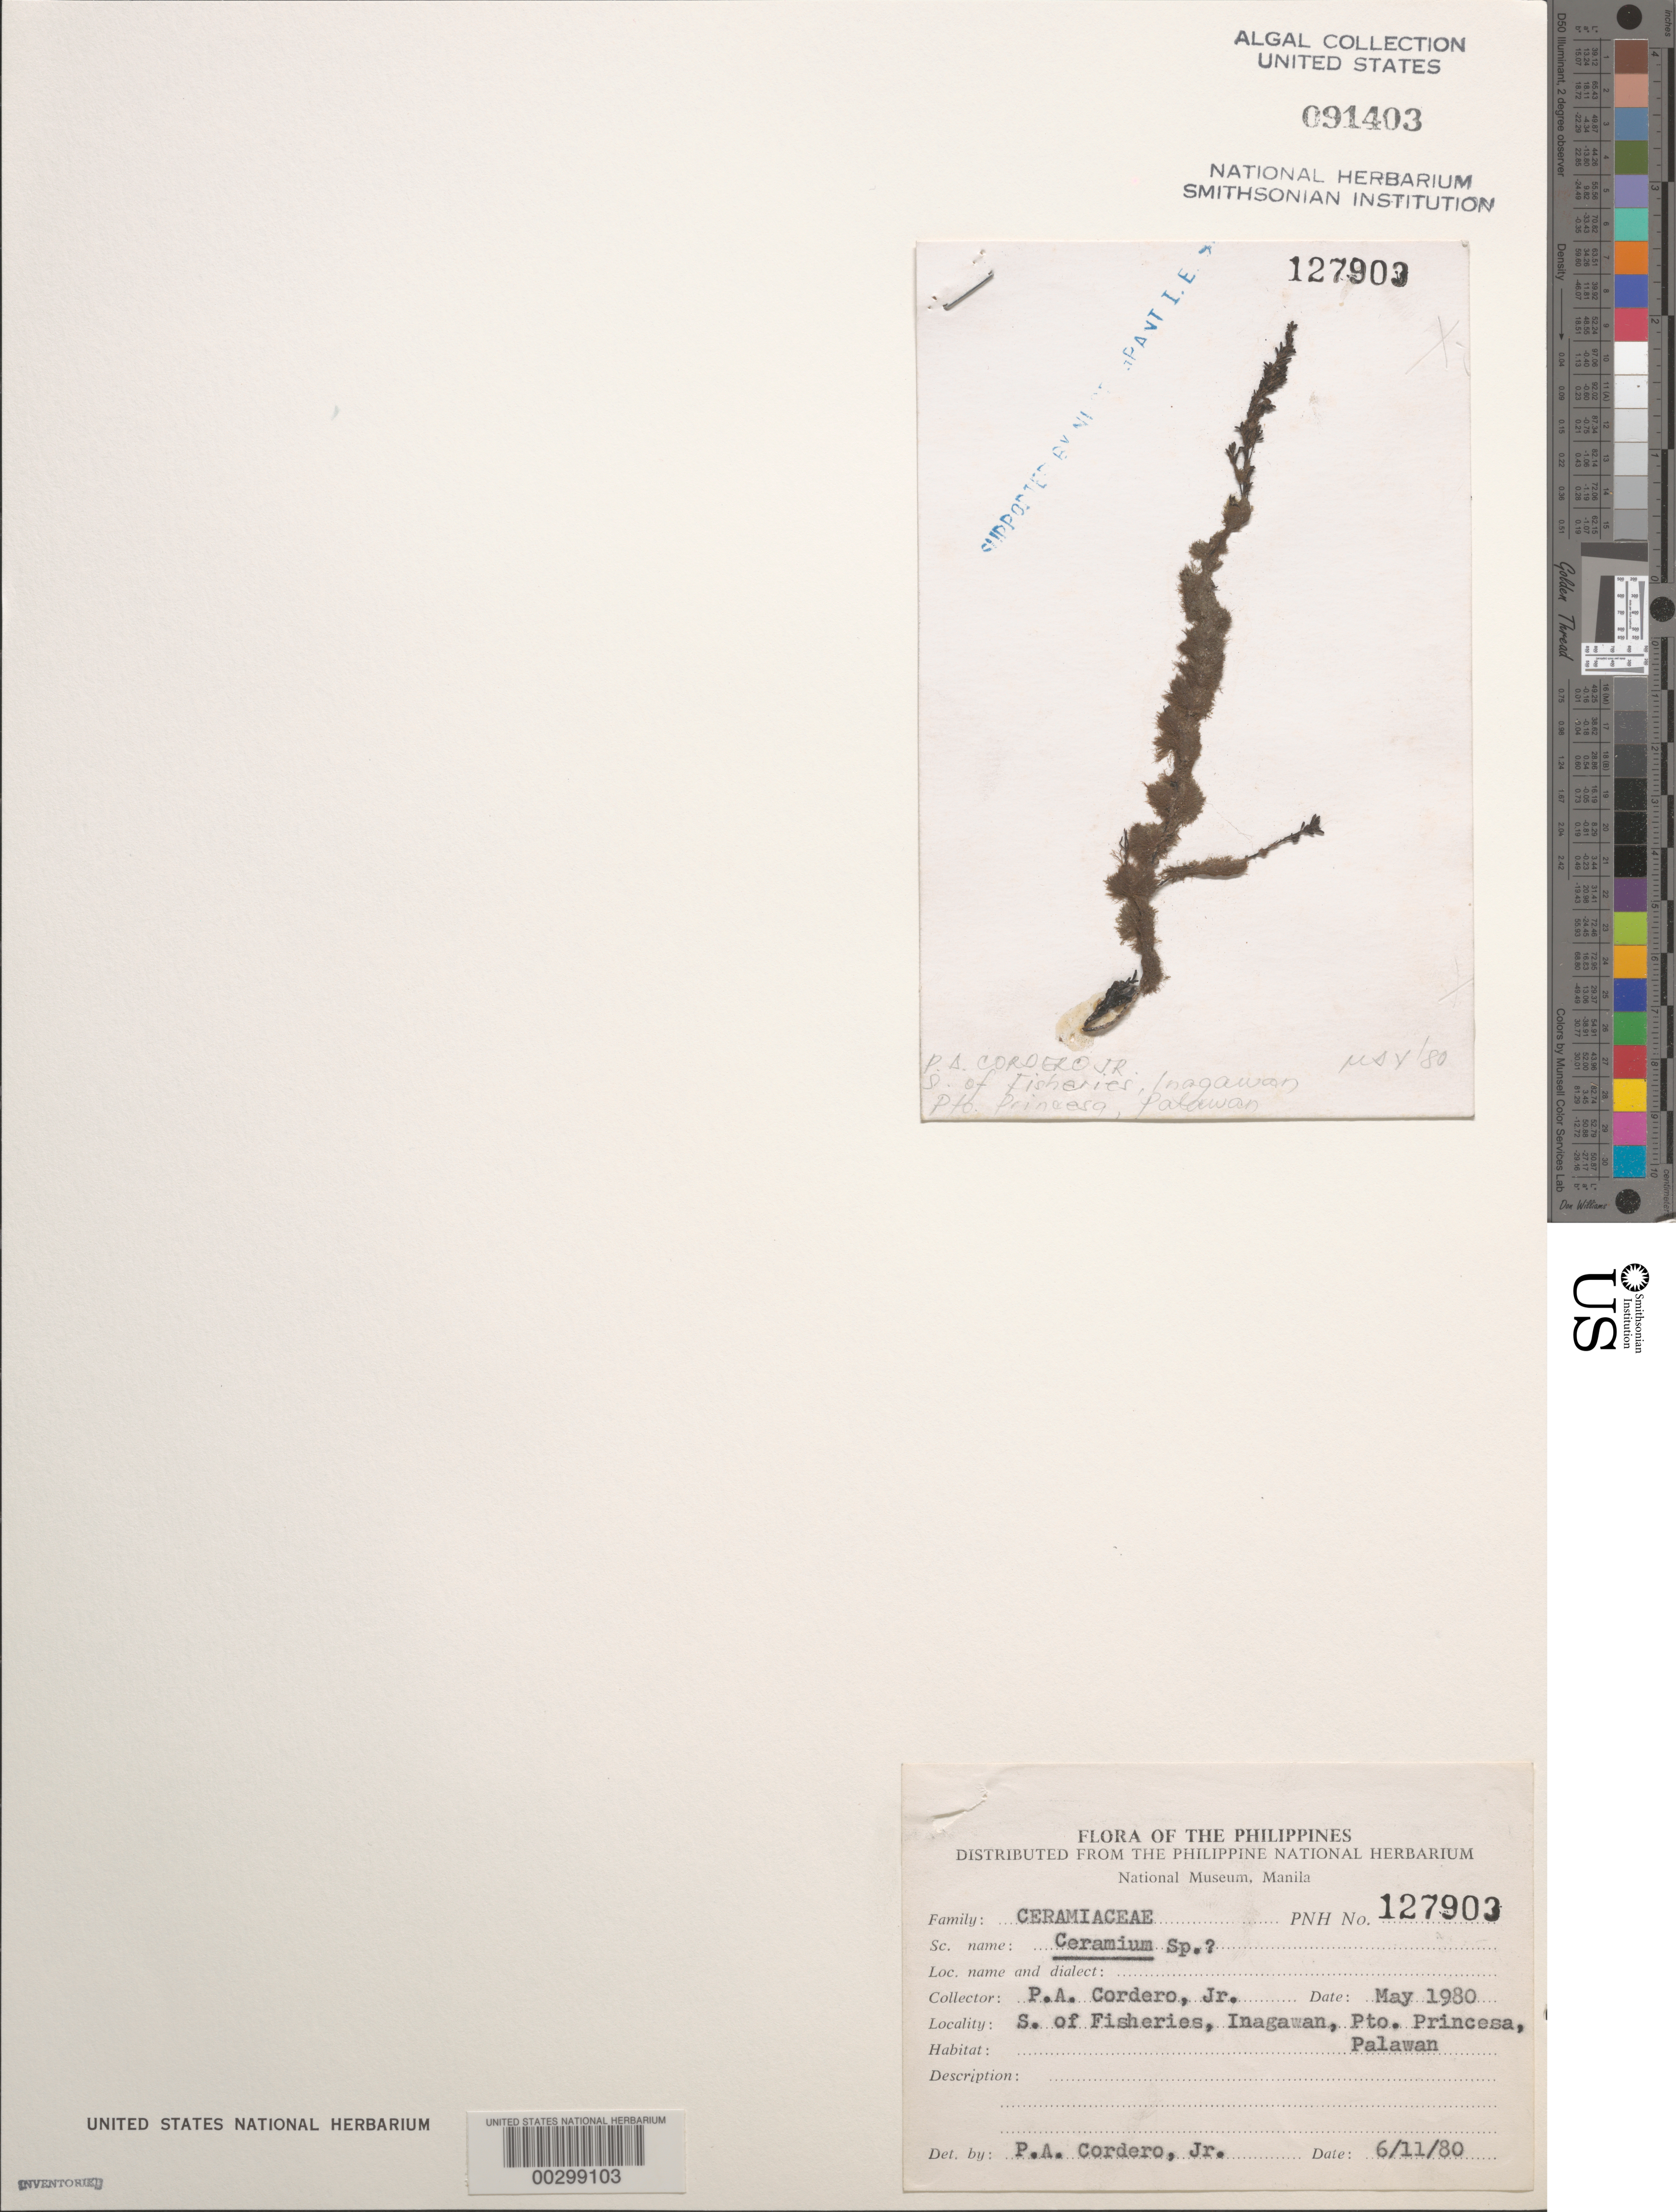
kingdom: Plantae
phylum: Chlorophyta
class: Ulvophyceae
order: Dasycladales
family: Dasycladaceae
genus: Batophora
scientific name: Batophora oerstedii var. occidentalis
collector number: K-74-72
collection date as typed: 16 Mar 1974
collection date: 1974-03-16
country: United States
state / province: Florida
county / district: Monroe County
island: Boot Key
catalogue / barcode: US 18468